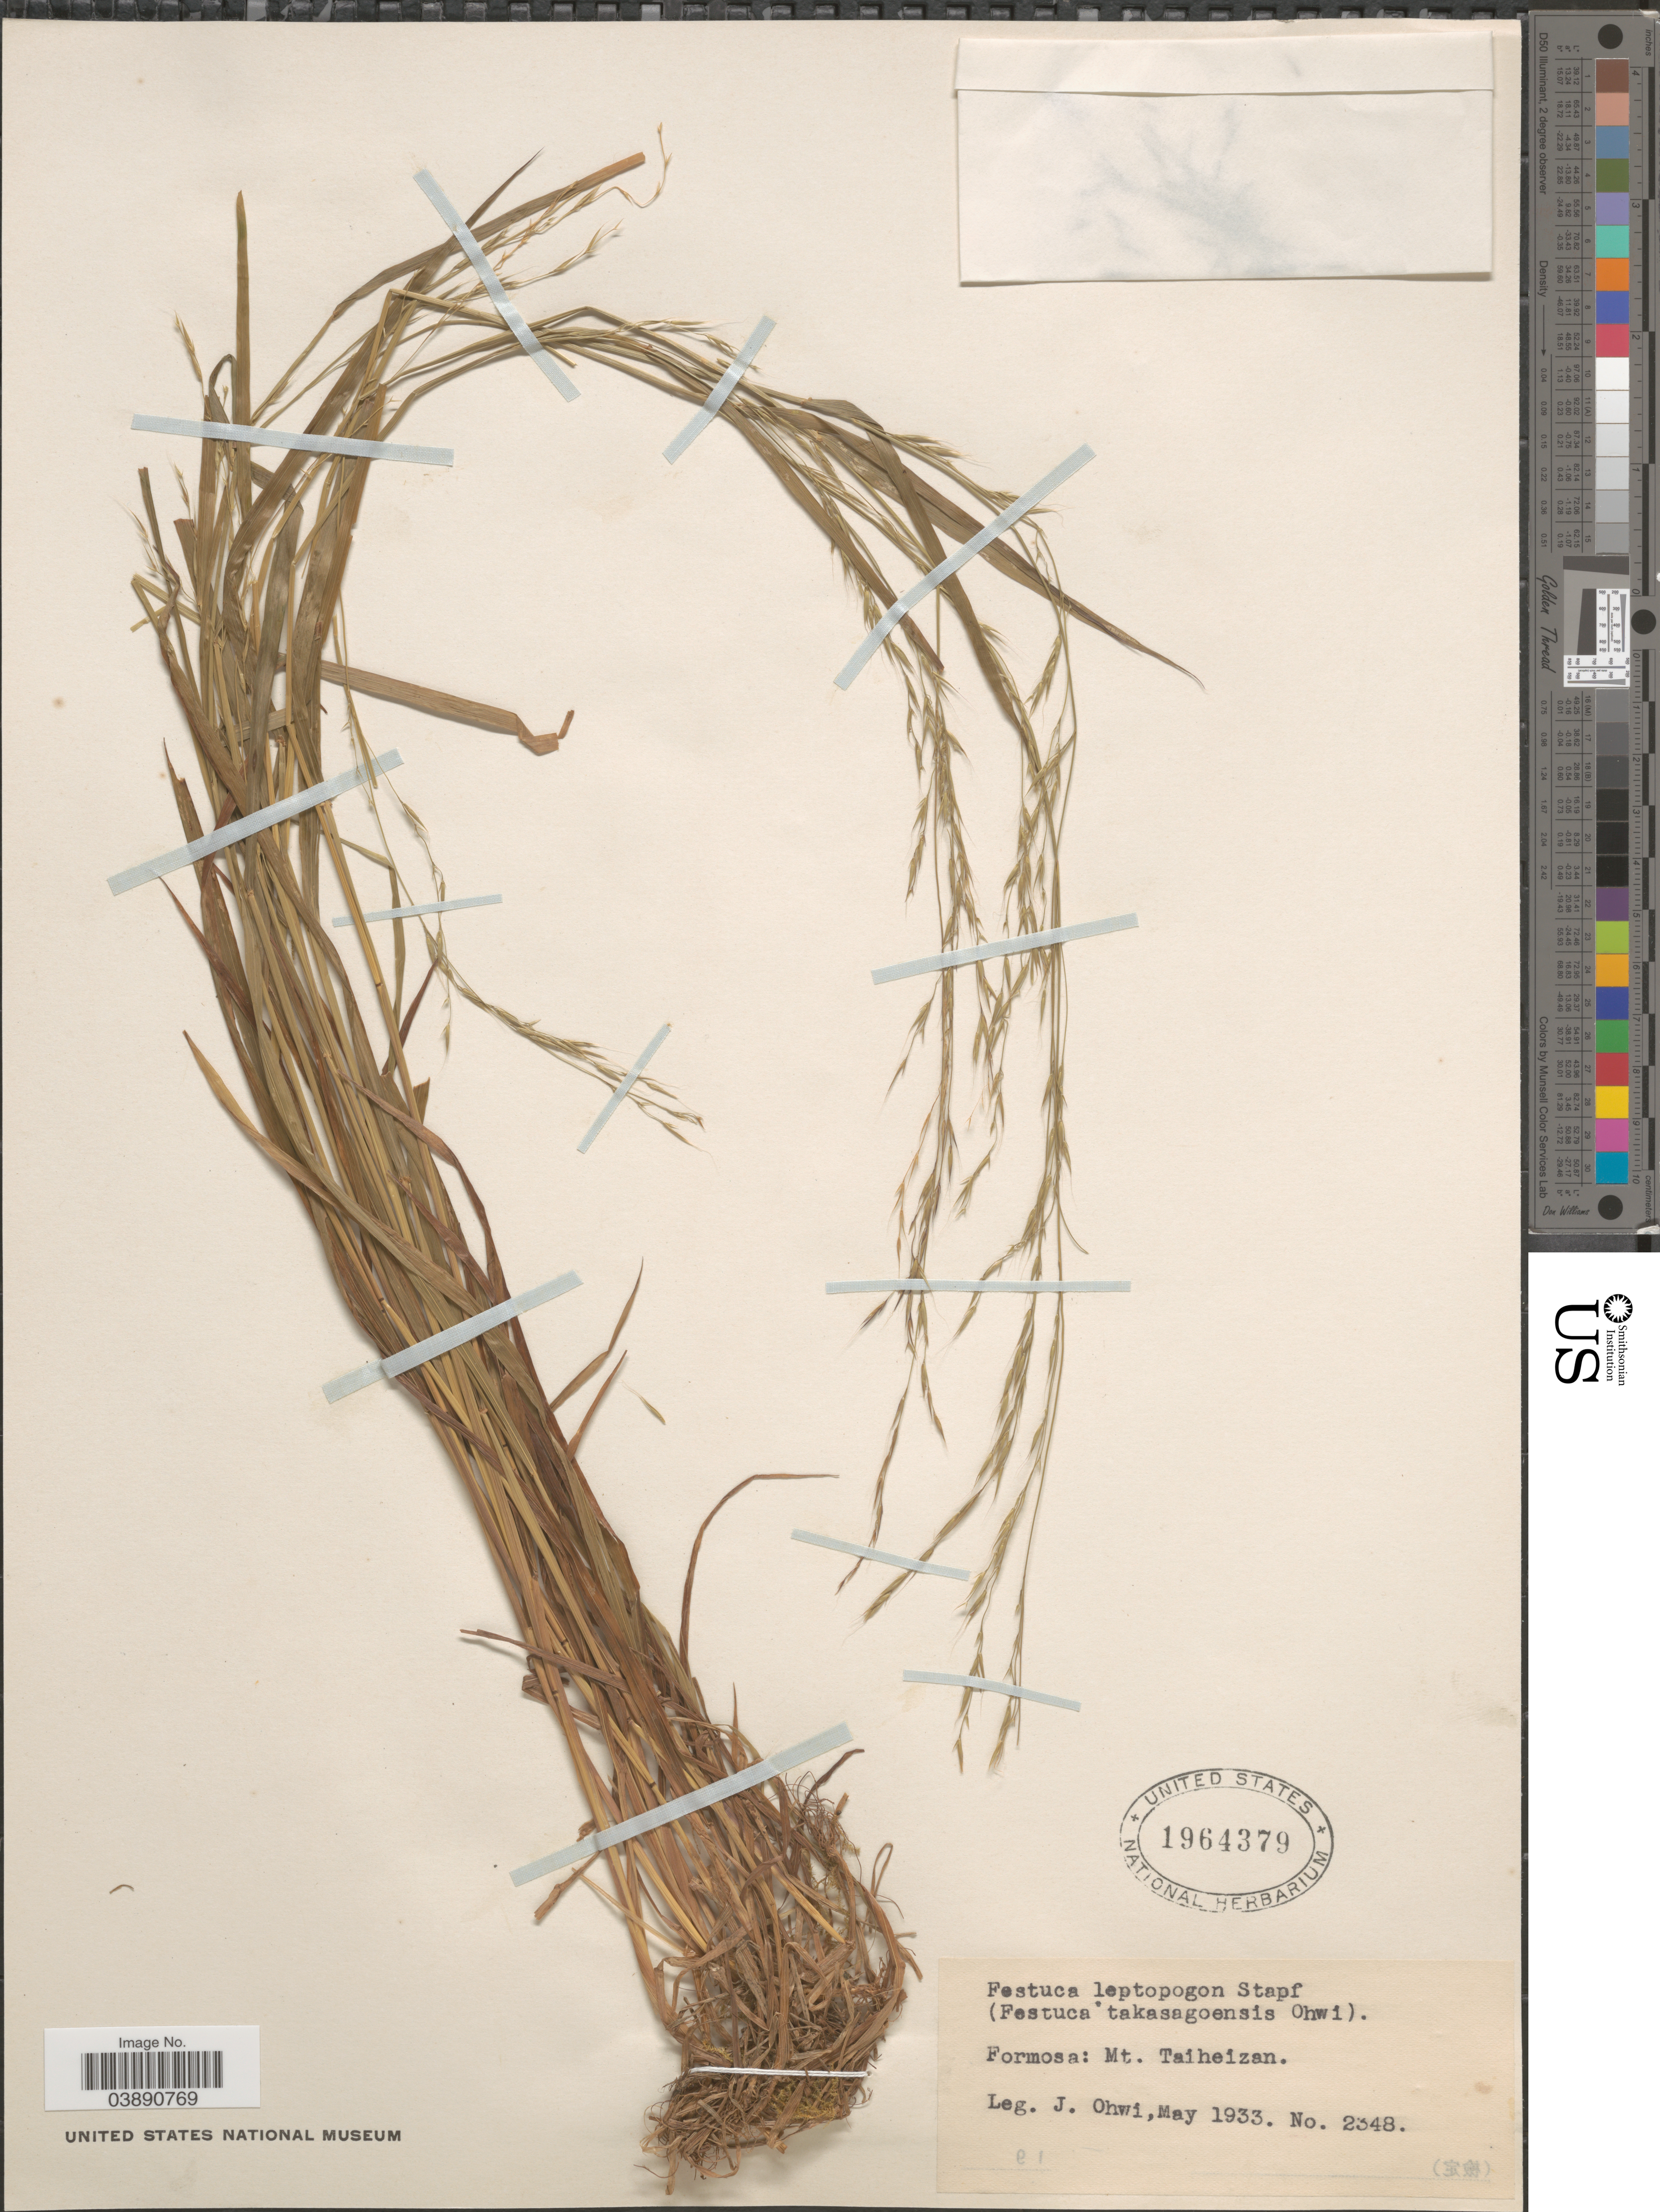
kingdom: Plantae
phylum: Tracheophyta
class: Liliopsida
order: Poales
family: Poaceae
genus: Festuca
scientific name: Festuca leptopogon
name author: Stapf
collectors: J. Ohwi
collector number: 2348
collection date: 1933-05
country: Taiwan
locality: Japonicae. Formosa. Mt. Taiheizan.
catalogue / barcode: US 1964379